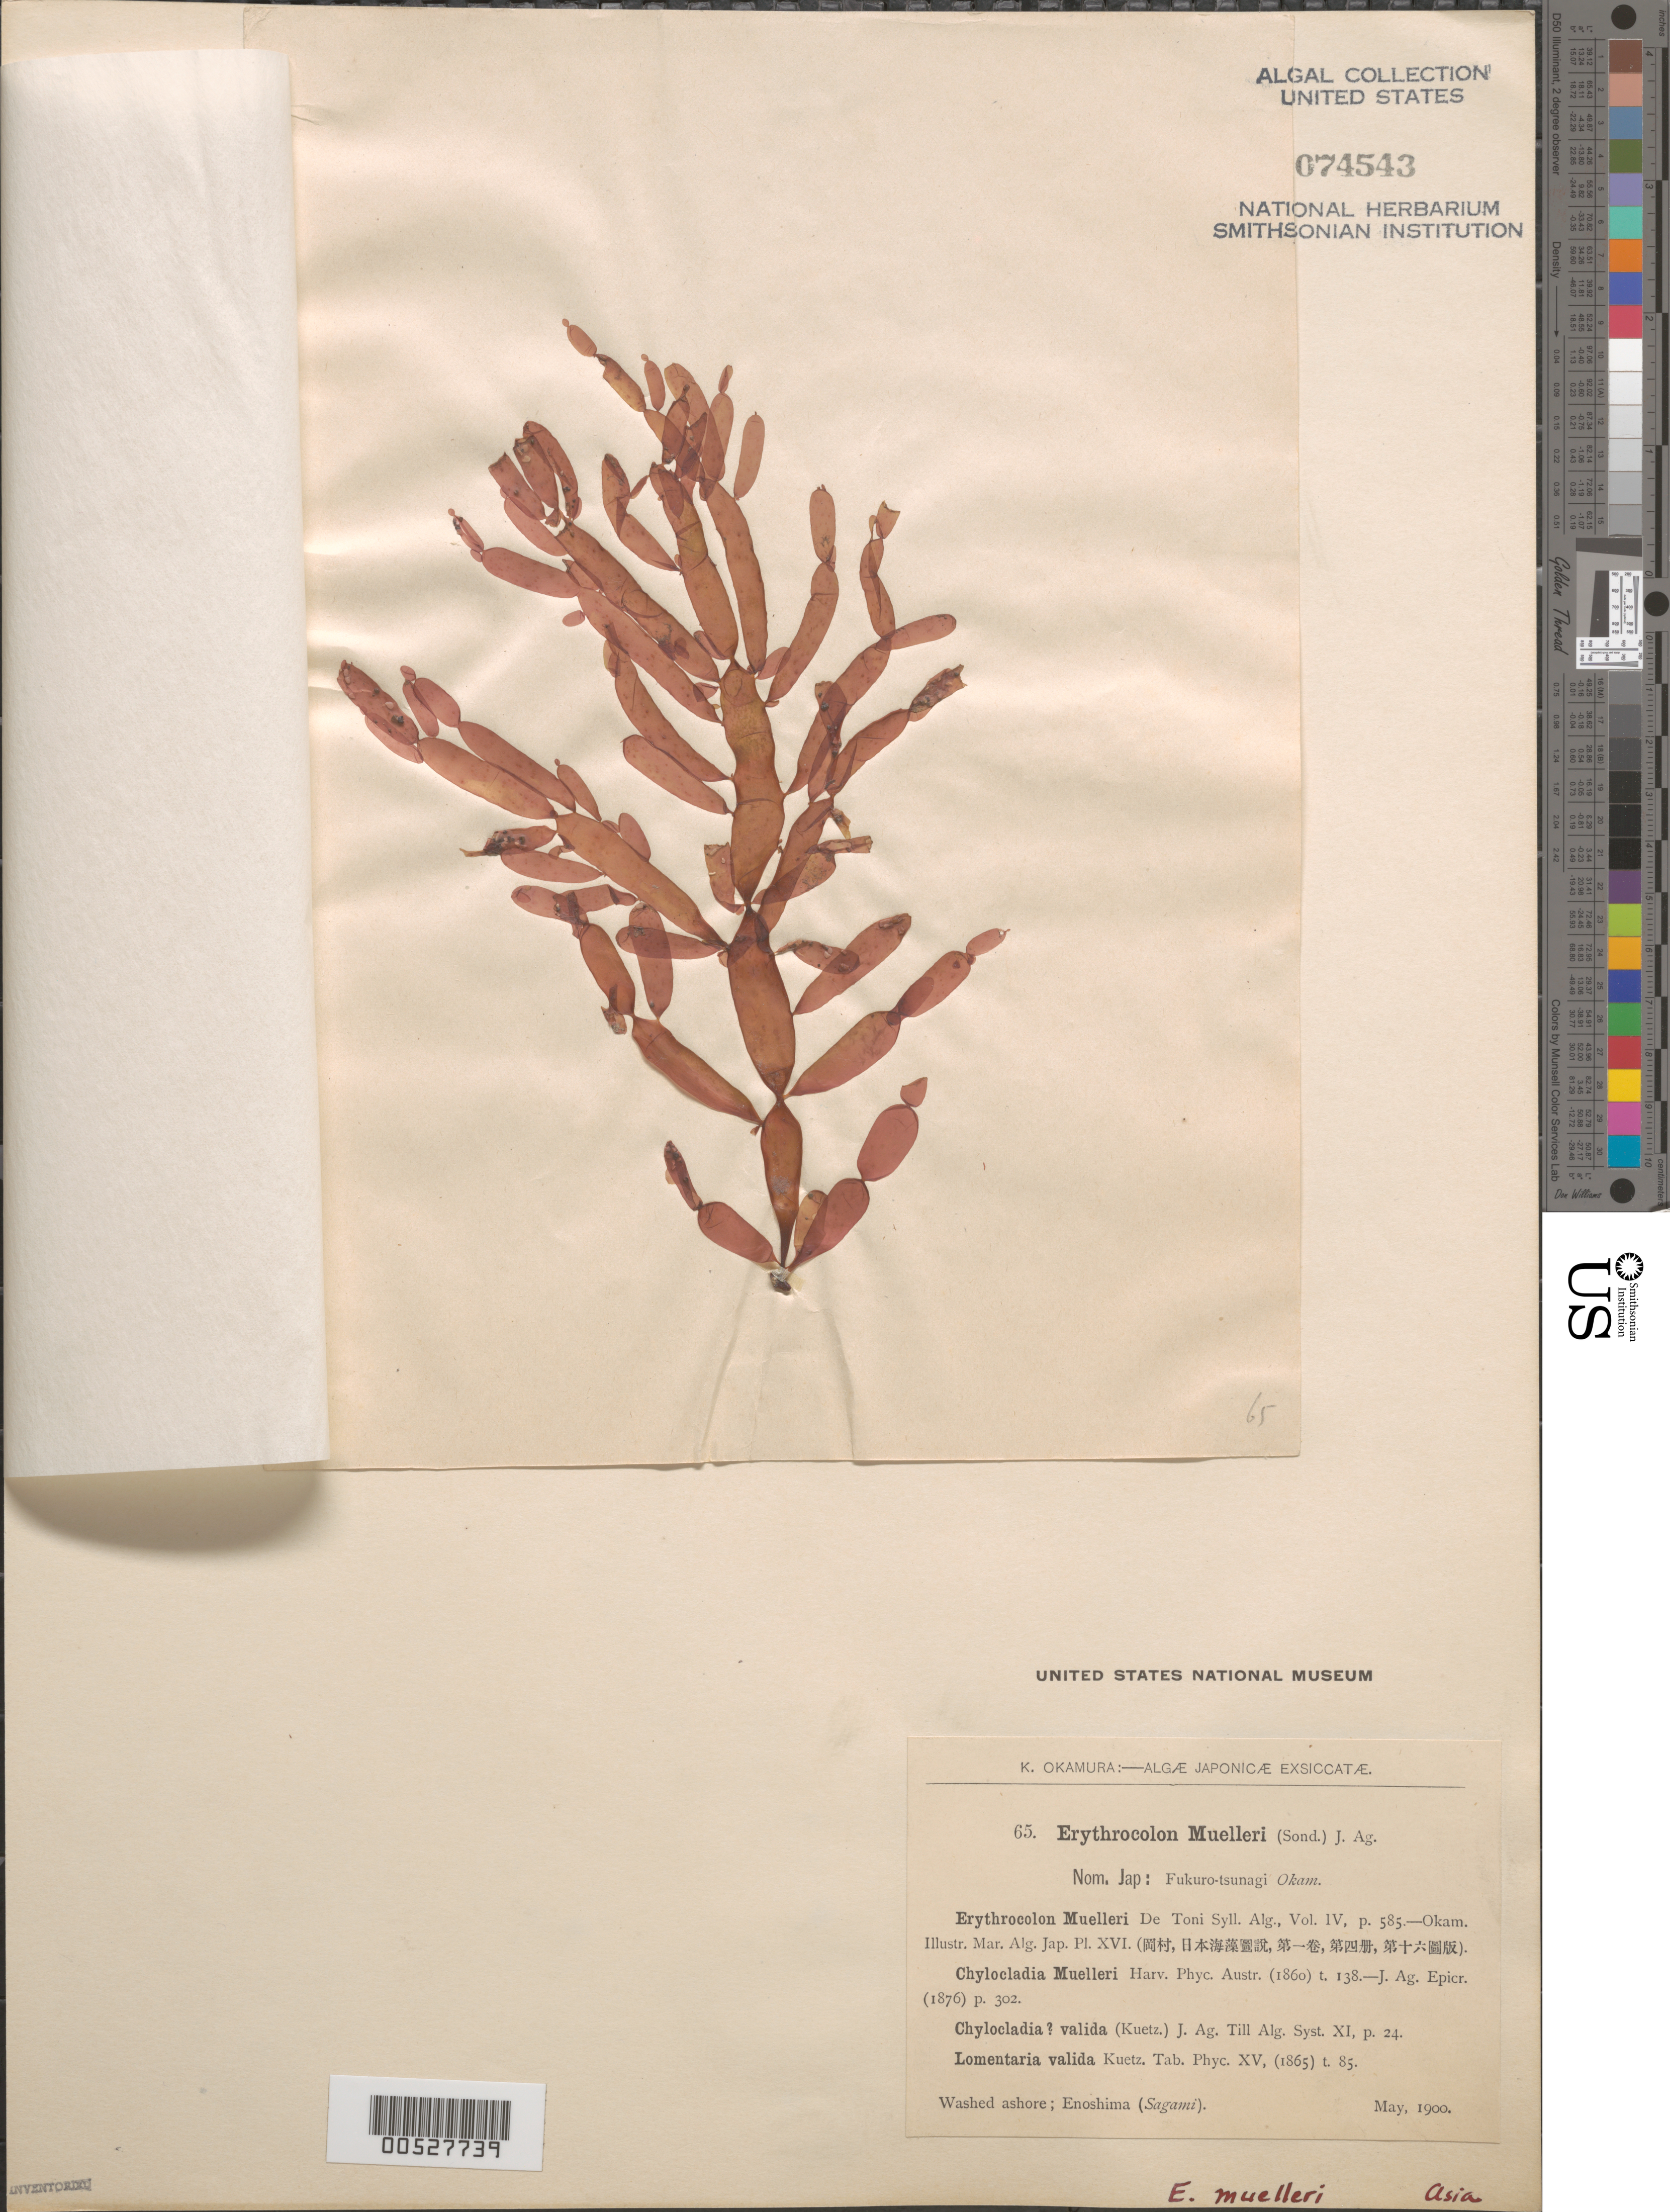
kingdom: Plantae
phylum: Rhodophyta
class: Florideophyceae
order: Rhodymeniales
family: Rhodymeniaceae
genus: Coelarthrum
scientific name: Coelarthrum opuntia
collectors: K. Okamura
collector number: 65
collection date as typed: May 1900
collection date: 1900-05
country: Japan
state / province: Kanagawa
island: Honshu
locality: Enoshima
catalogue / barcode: US 74543